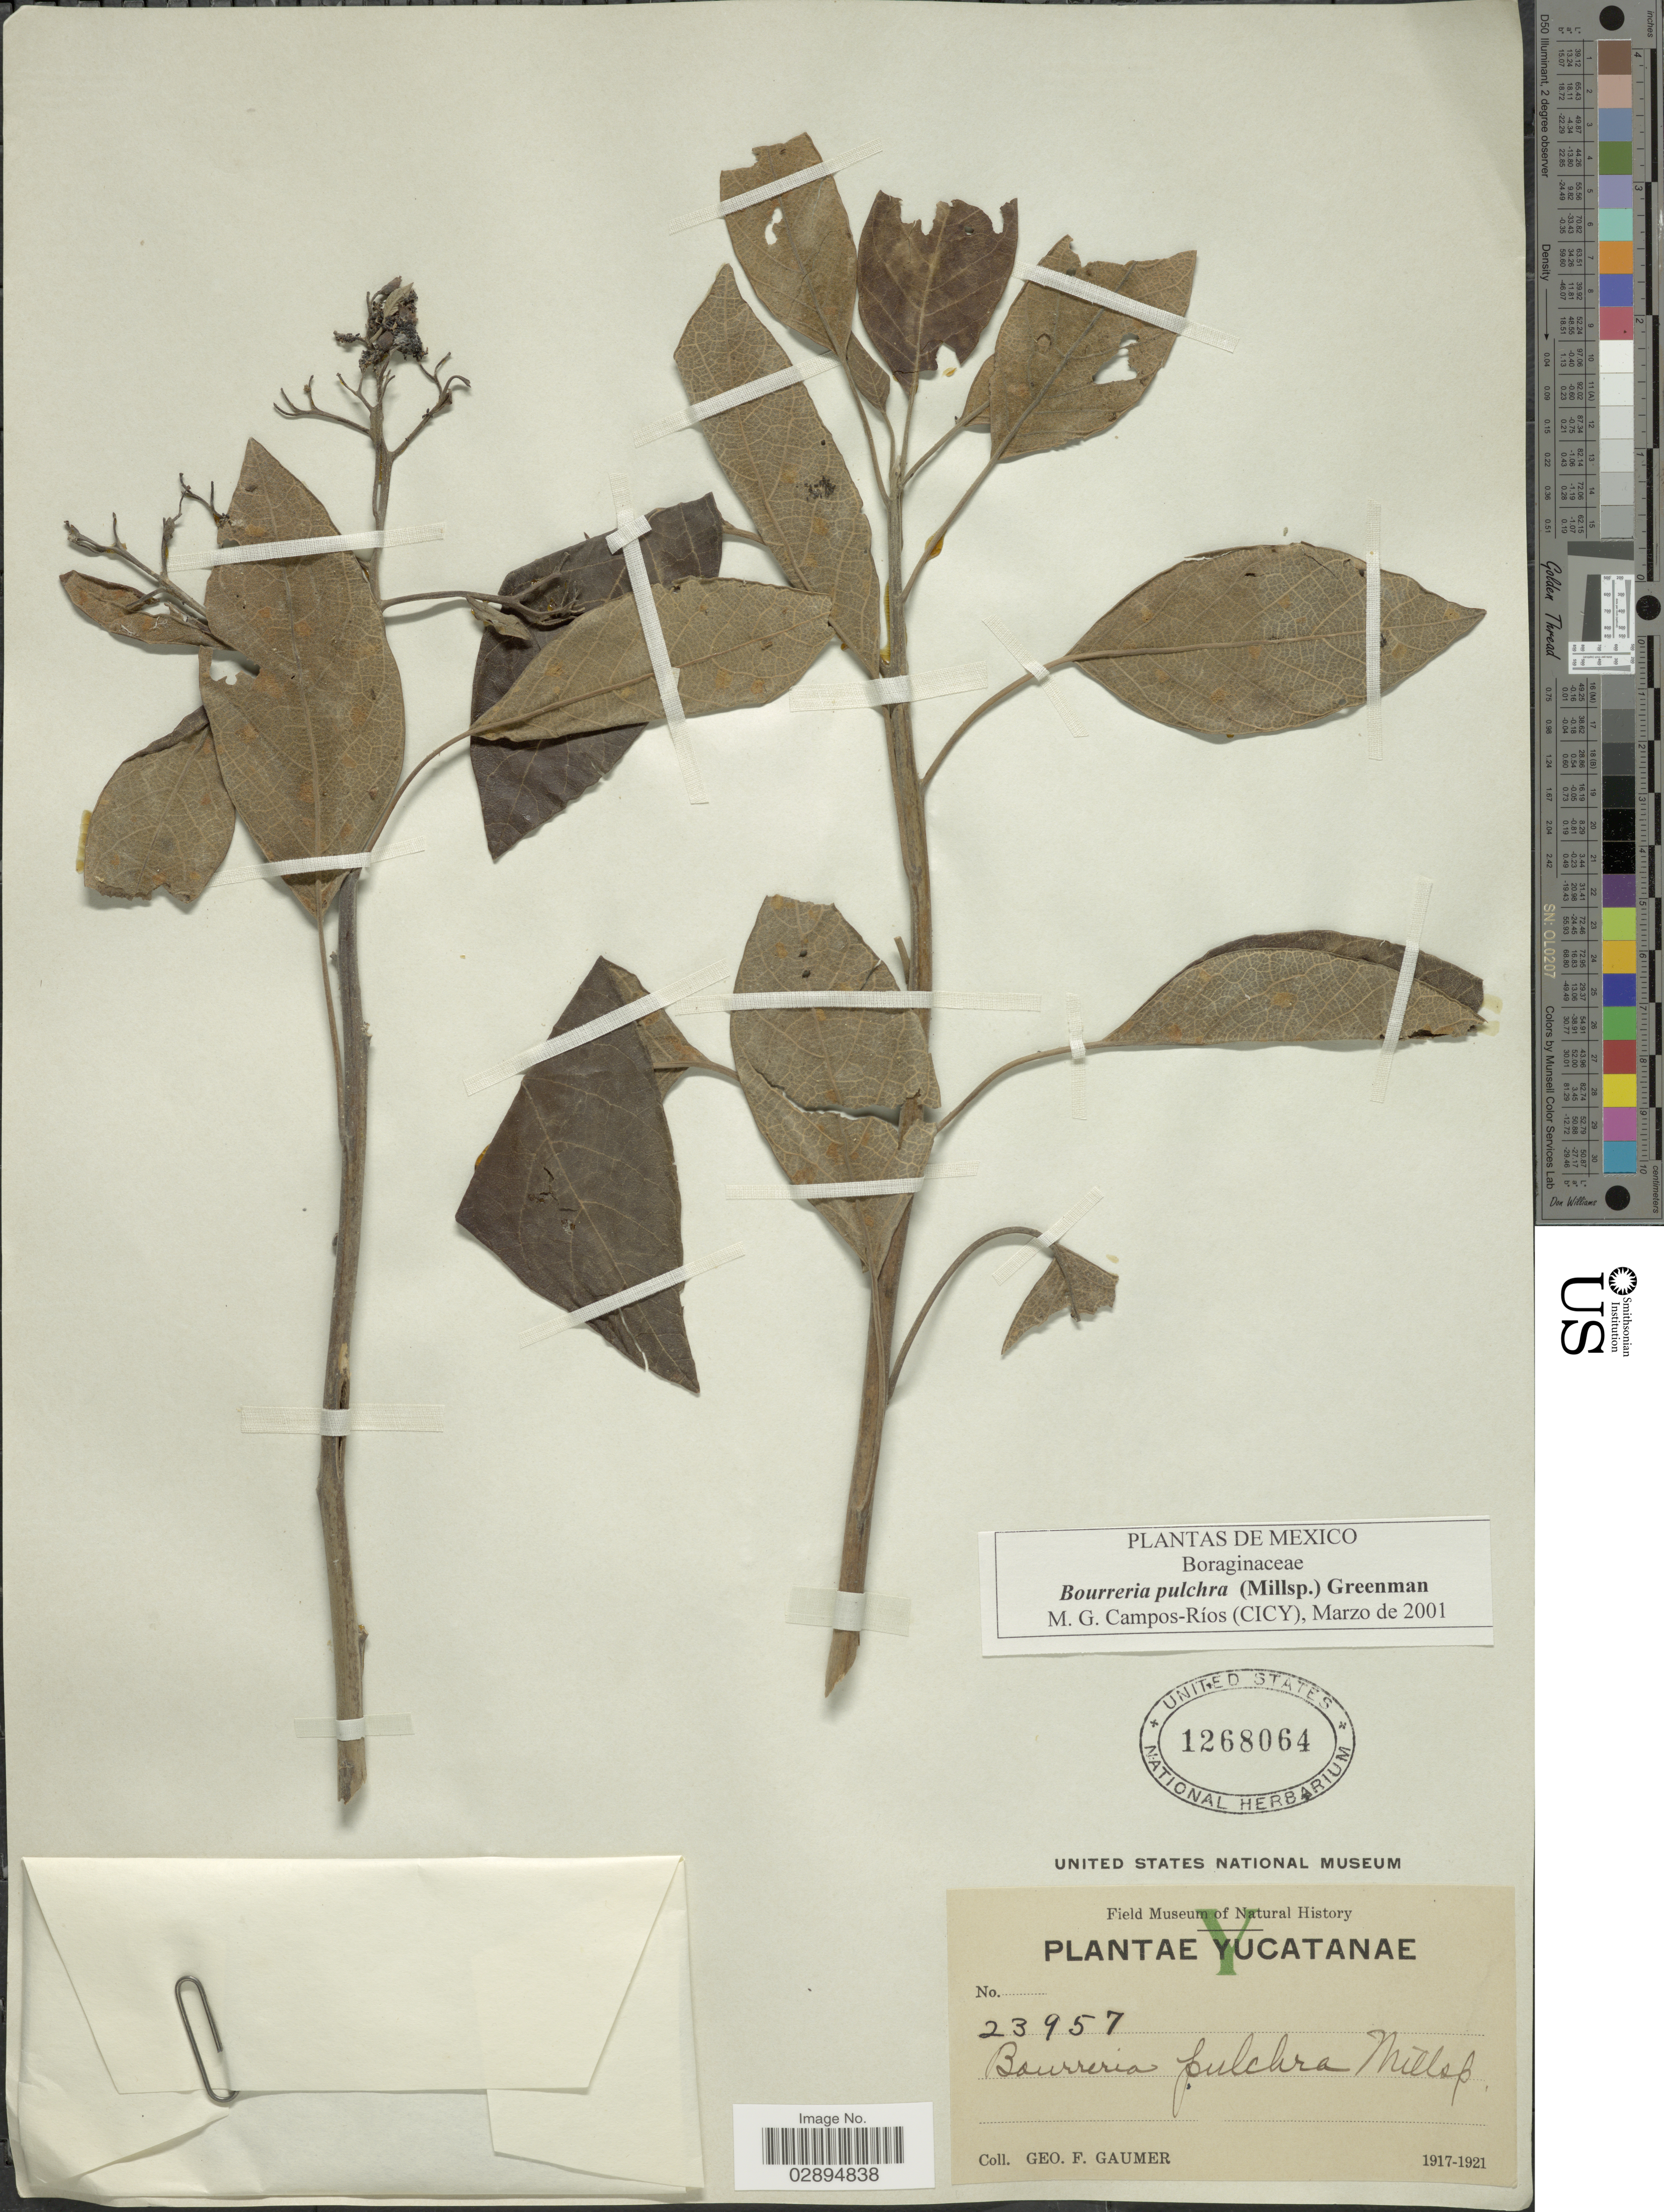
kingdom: Plantae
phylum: Tracheophyta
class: Magnoliopsida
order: Boraginales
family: Ehretiaceae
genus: Bourreria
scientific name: Bourreria pulchra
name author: (Millsp.) Millsp.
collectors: G. F. Gaumer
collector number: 23957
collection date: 1917/1921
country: Mexico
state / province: Yucatán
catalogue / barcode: US 1268064